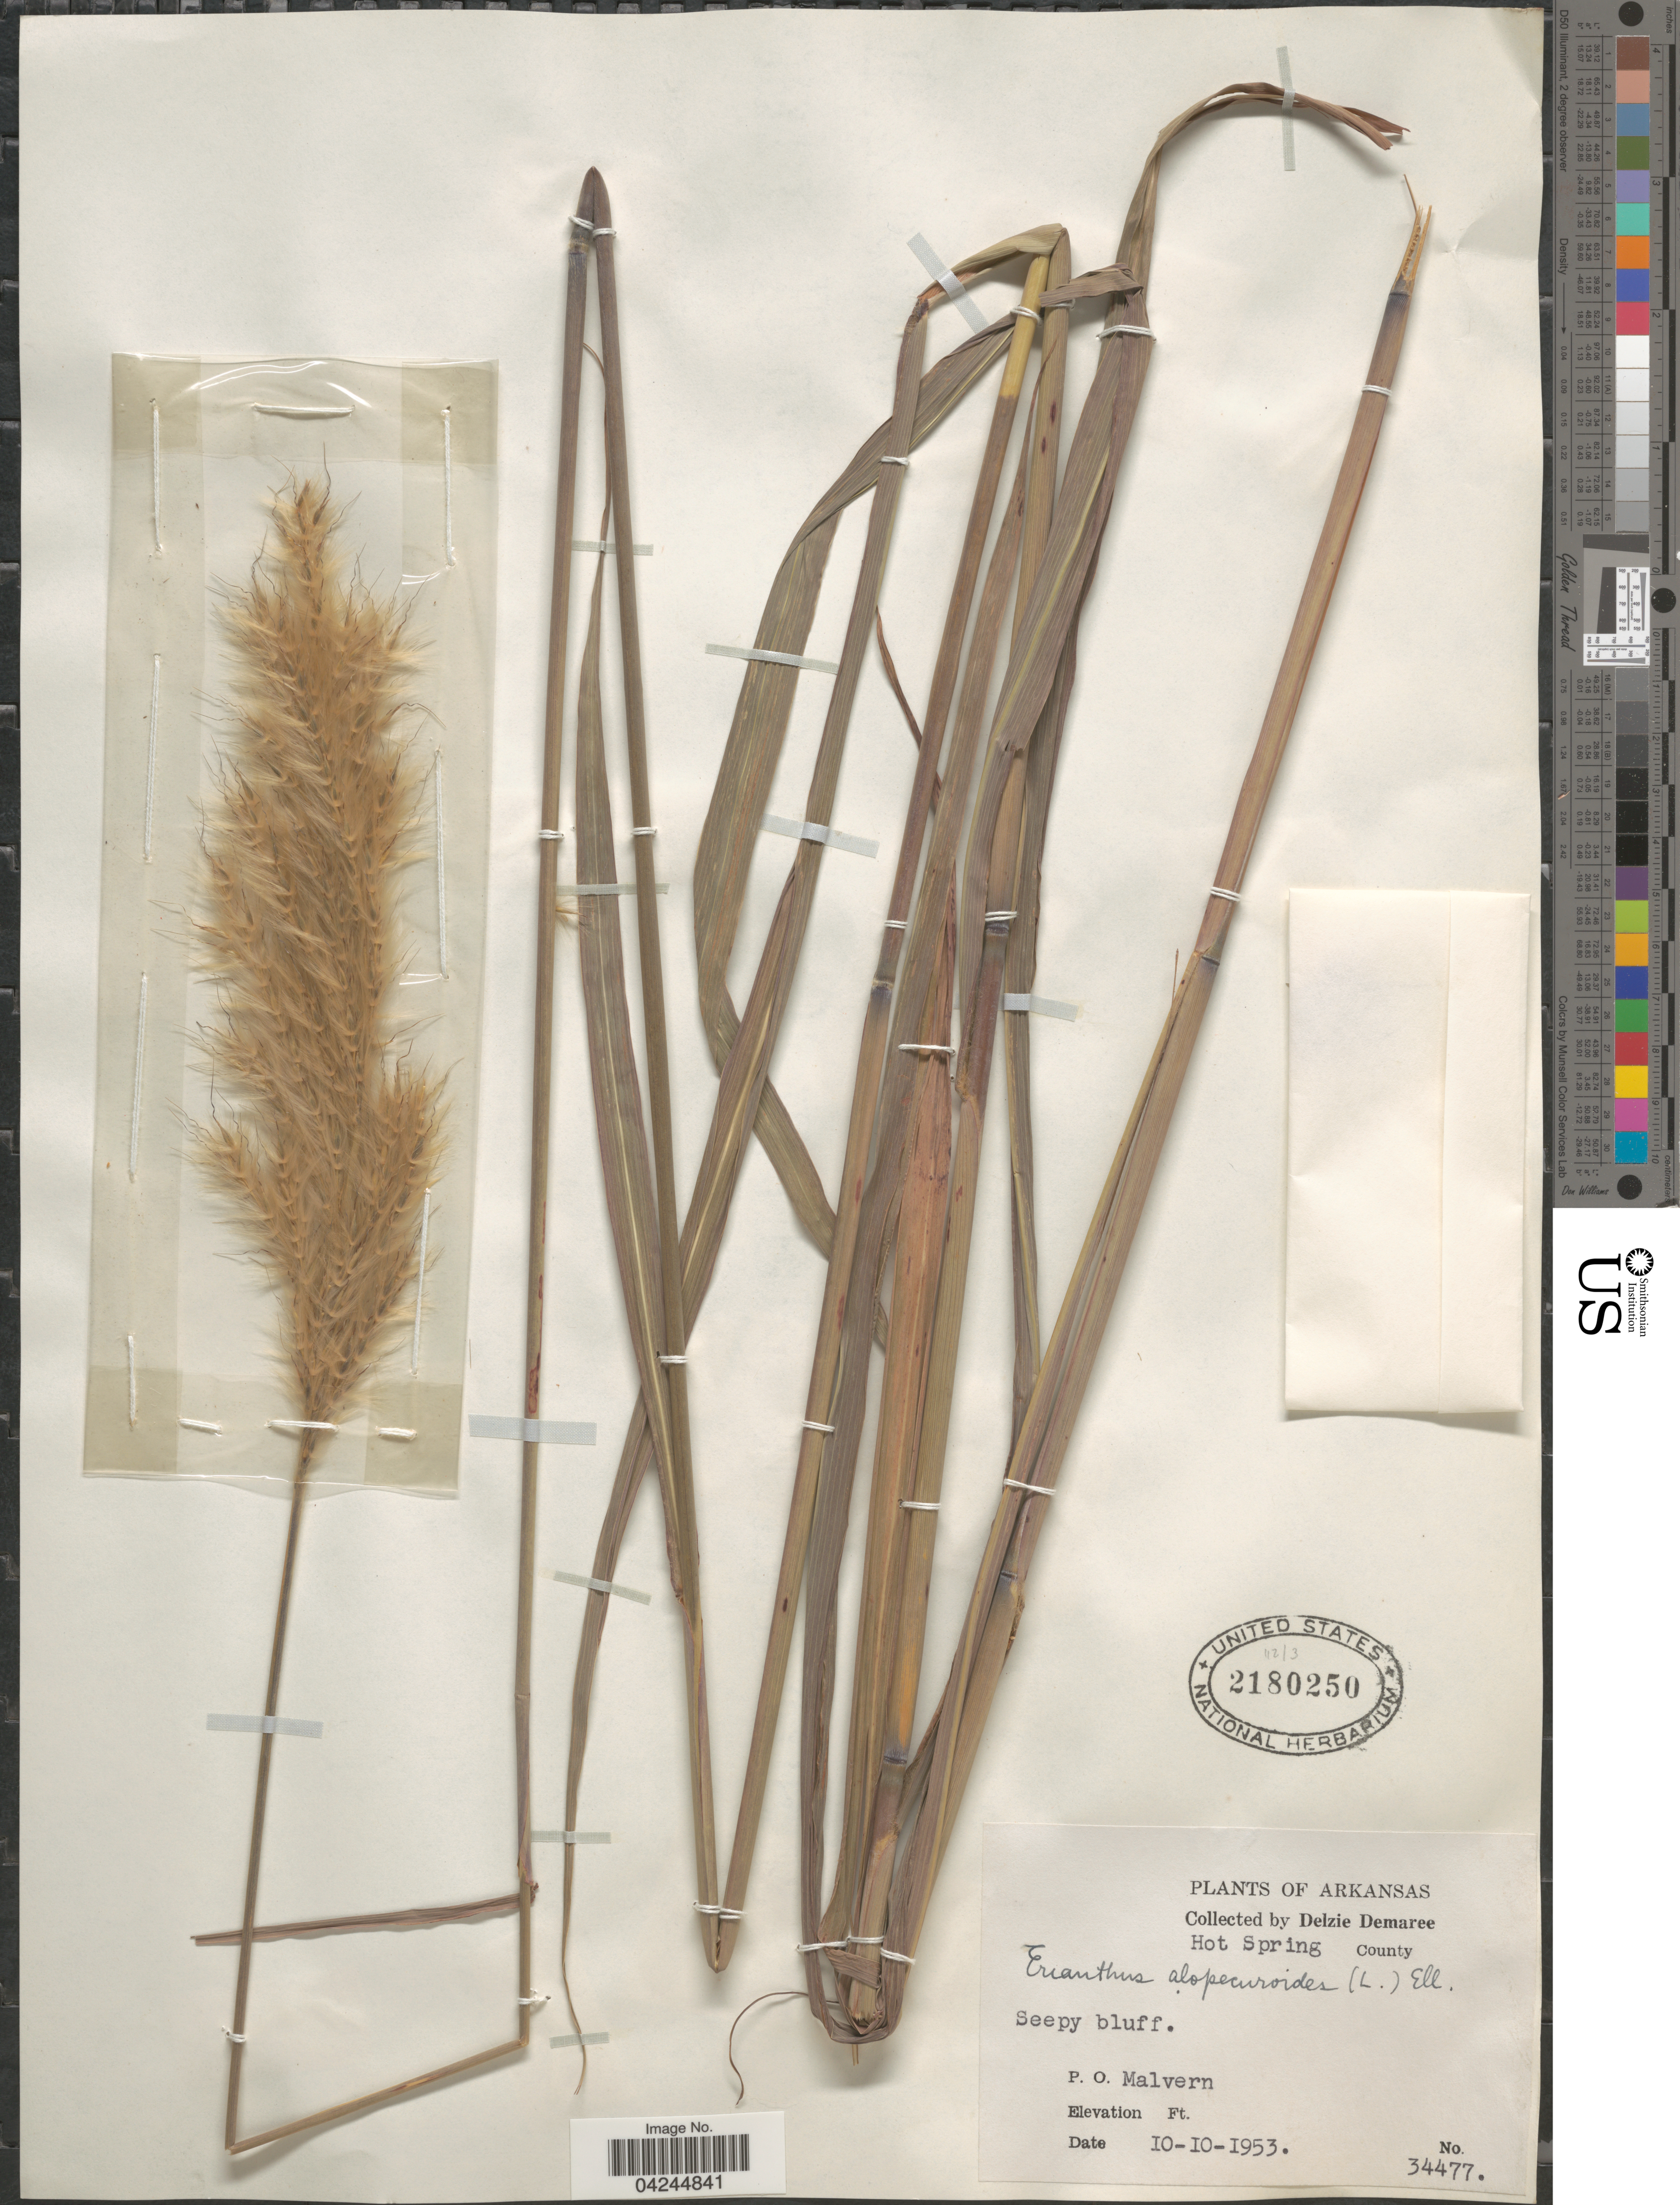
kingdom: Plantae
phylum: Tracheophyta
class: Liliopsida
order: Poales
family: Poaceae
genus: Erianthus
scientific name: Erianthus alopecuroides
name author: Elliott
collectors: D. Demaree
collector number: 34477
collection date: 1953-10-10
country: United States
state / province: Arkansas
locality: Hot Spring County. Seepy bluff. P. O. Malvern.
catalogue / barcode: US 2180250